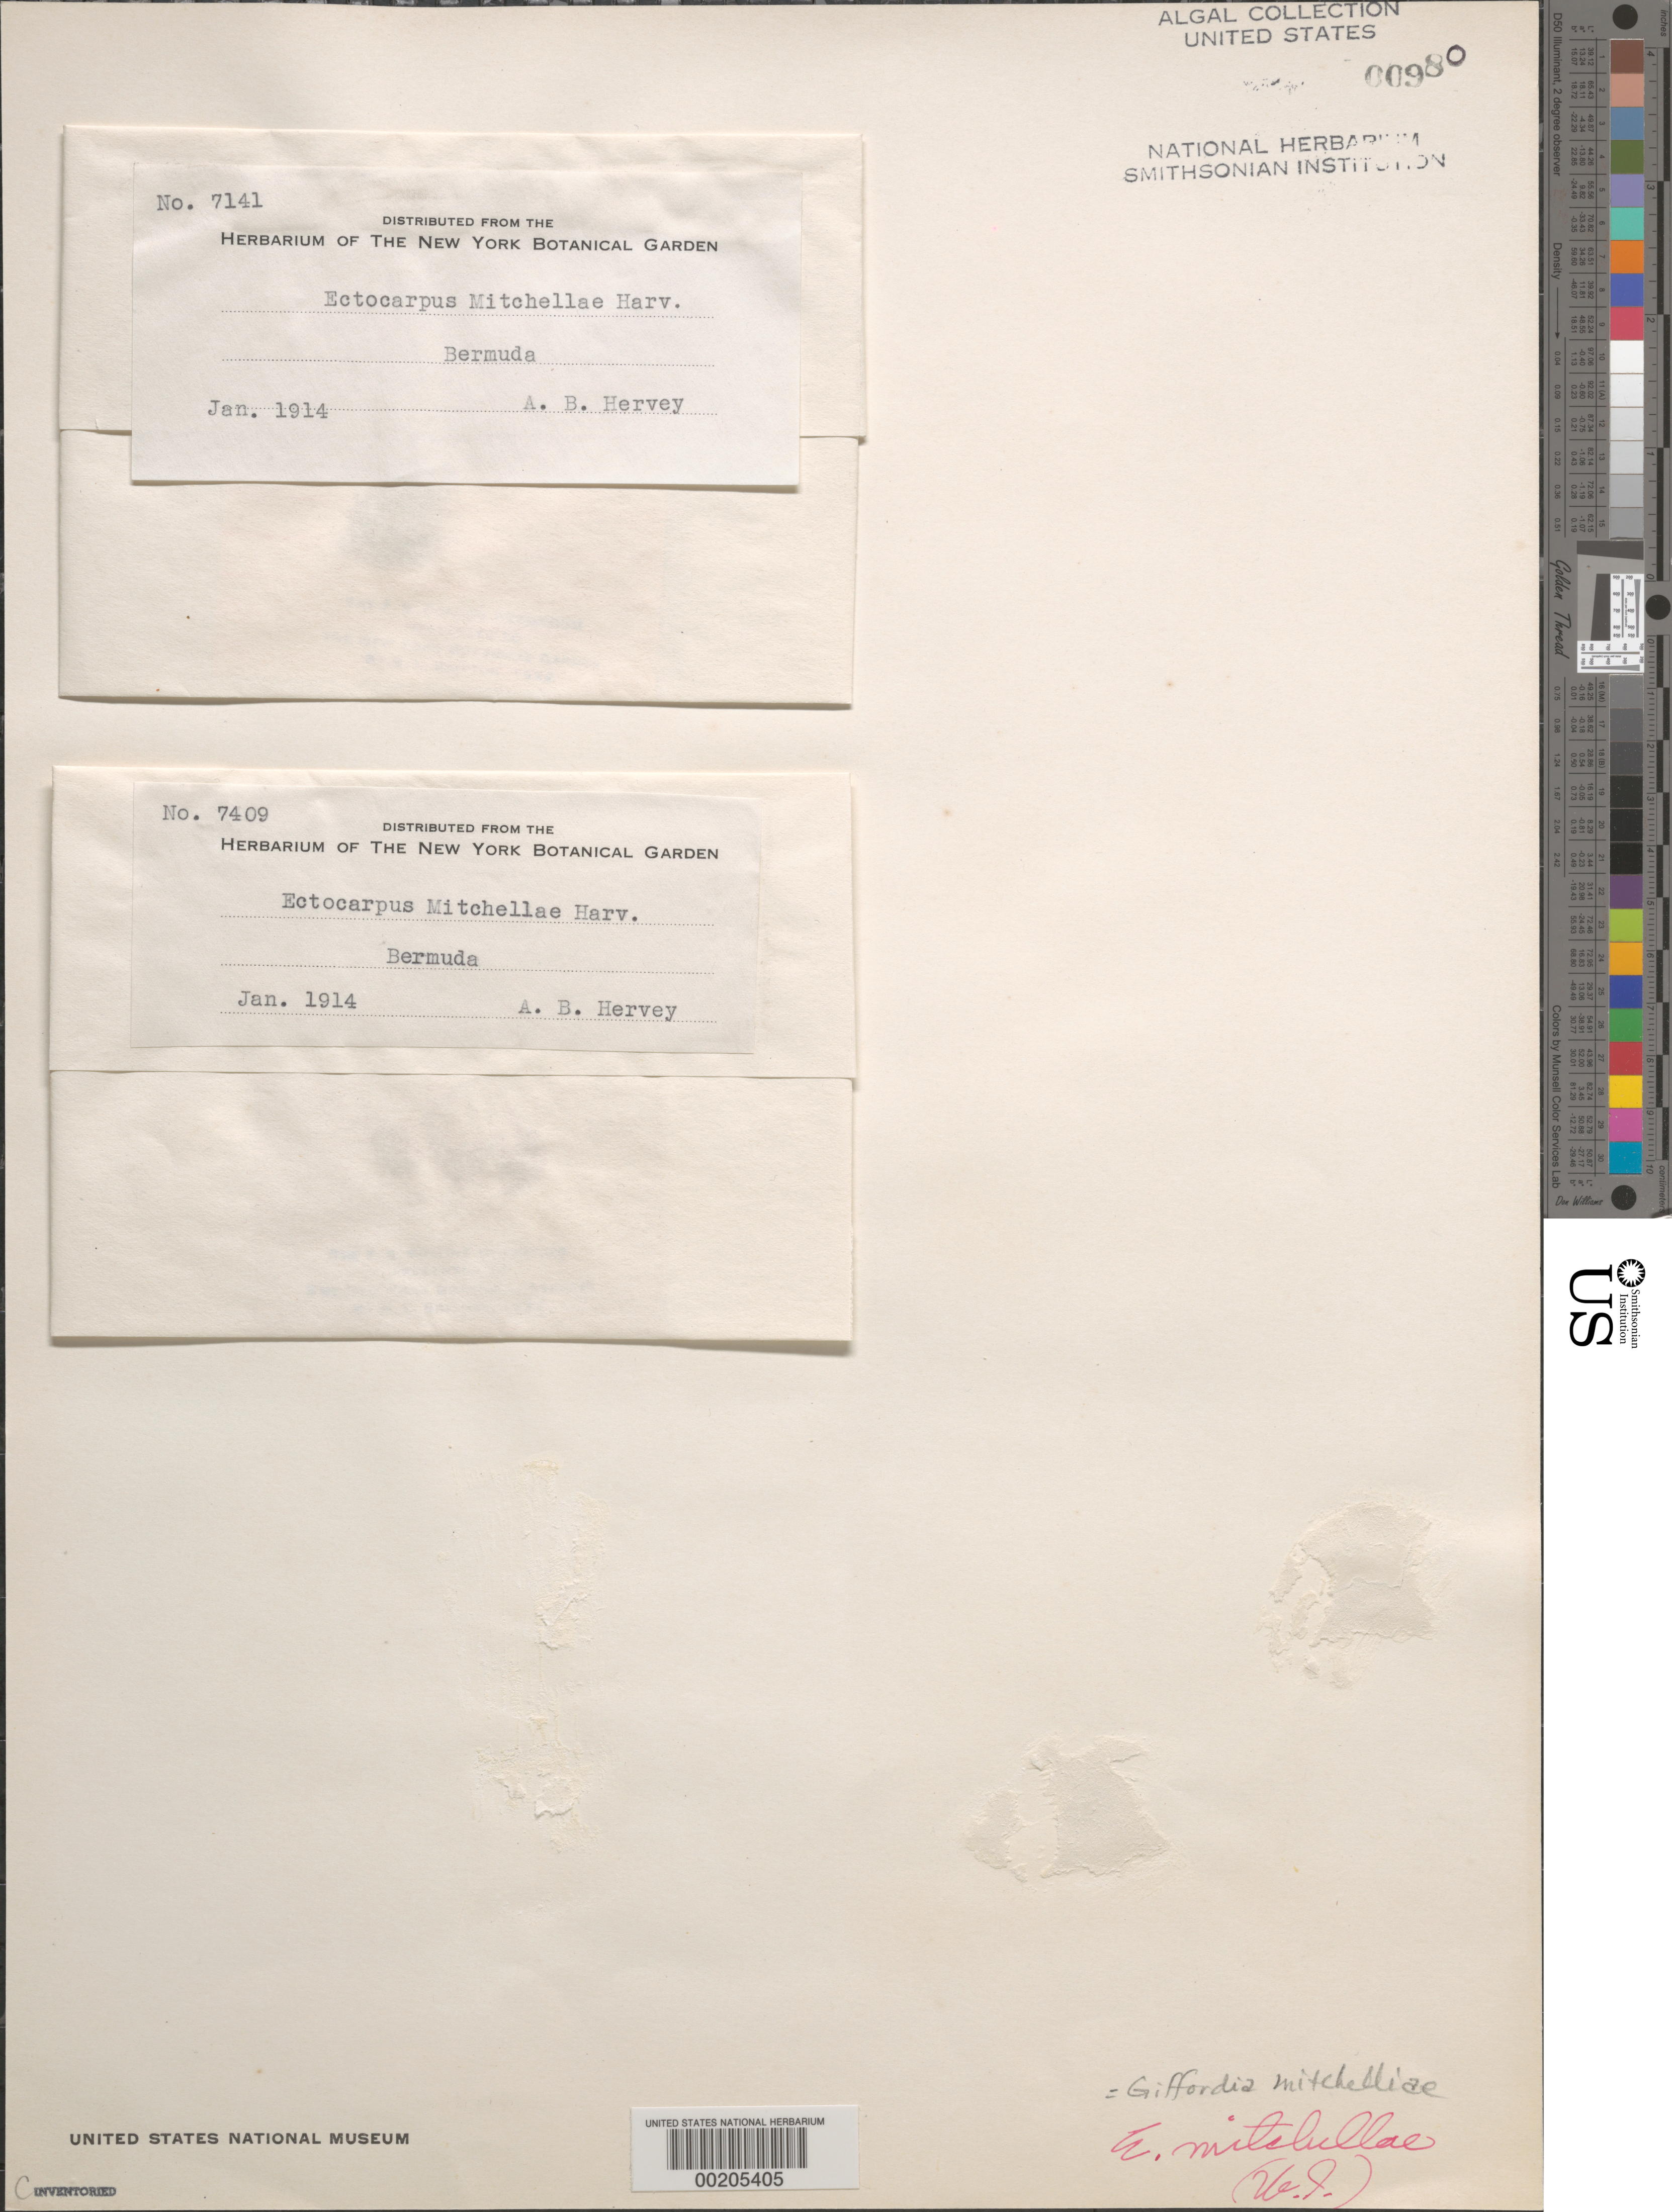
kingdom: Chromista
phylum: Ochrophyta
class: Phaeophyceae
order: Ectocarpales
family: Acinetosporaceae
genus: Feldmannia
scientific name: Feldmannia mitchelliae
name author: (Harv.) H.-S. Kim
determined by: Algae name updating Project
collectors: A. B. Hervey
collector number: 7141 & 7409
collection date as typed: Jan 1914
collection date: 1914-01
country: Bermuda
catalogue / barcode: US 980